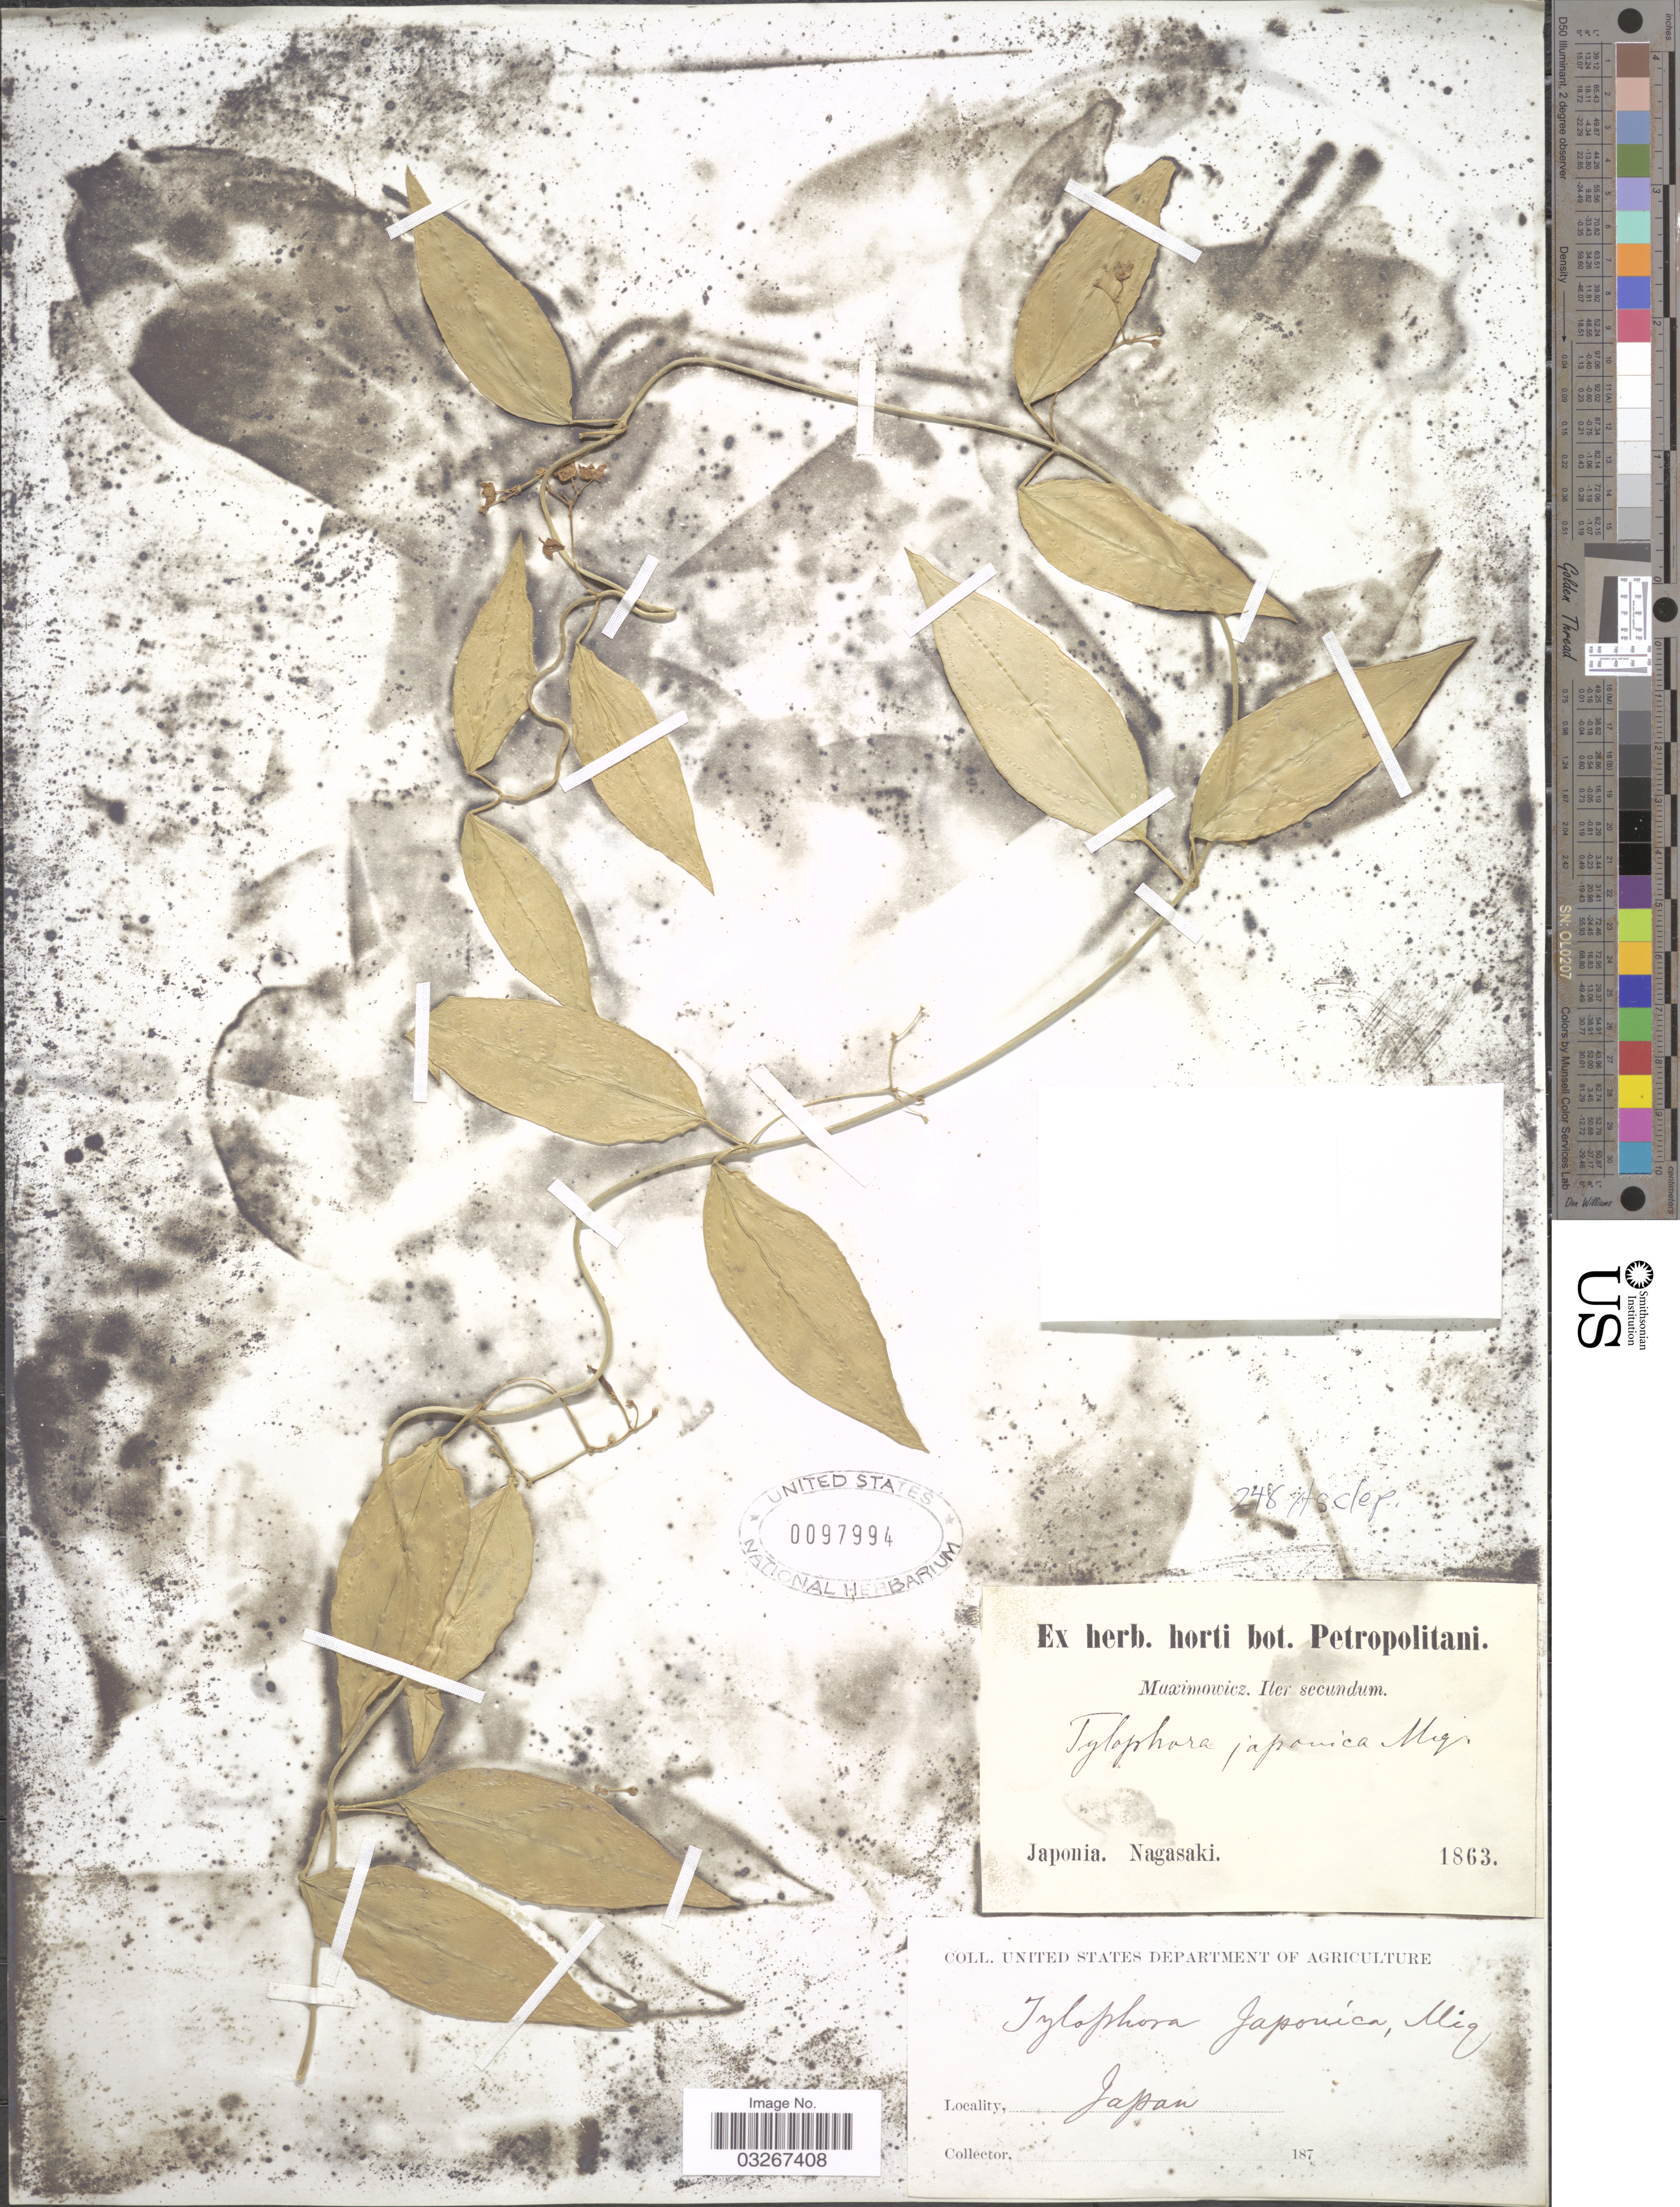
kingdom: Plantae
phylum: Tracheophyta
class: Magnoliopsida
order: Gentianales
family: Apocynaceae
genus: Tylophora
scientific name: Tylophora japonica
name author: Miq.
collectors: -. Maximowicz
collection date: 1863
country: Japan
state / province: Nagasaki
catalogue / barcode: US 97994